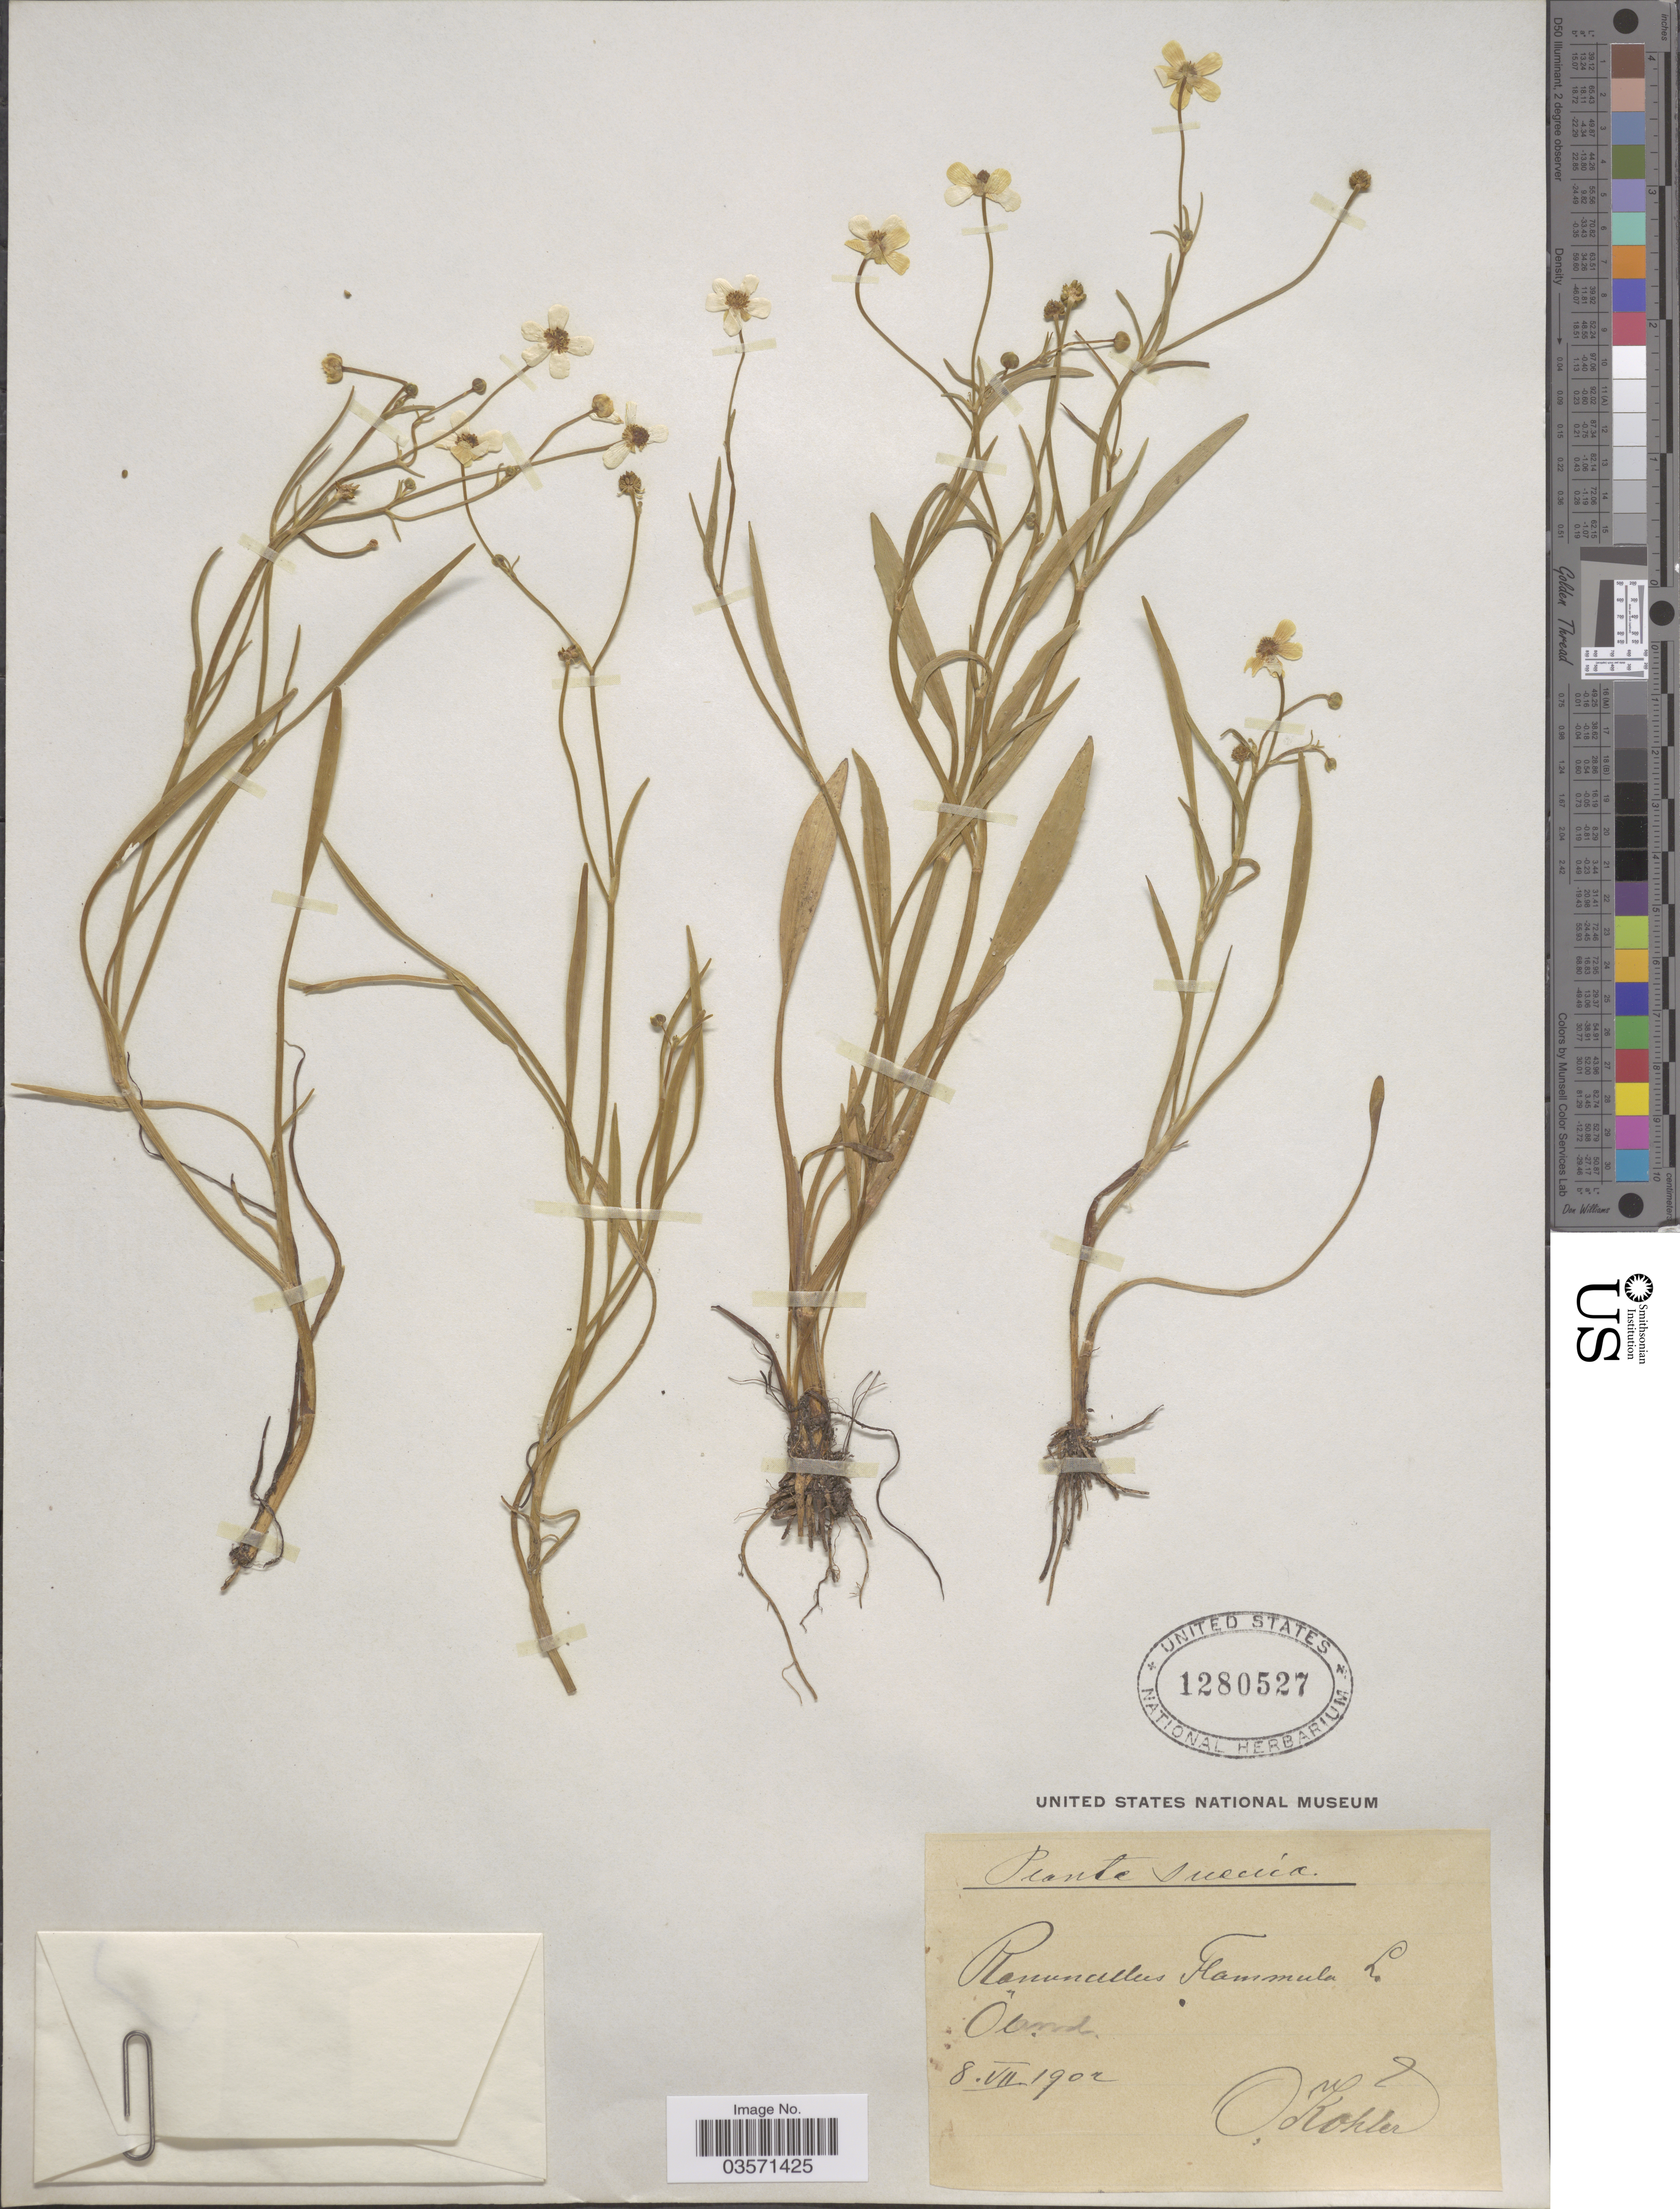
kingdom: Plantae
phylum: Tracheophyta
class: Magnoliopsida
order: Ranunculales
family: Ranunculaceae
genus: Ranunculus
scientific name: Ranunculus flammula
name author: L.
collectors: O. Köhler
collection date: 1902-07-08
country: Sweden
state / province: Kalmar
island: Oland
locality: Öland.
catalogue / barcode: US 1280527